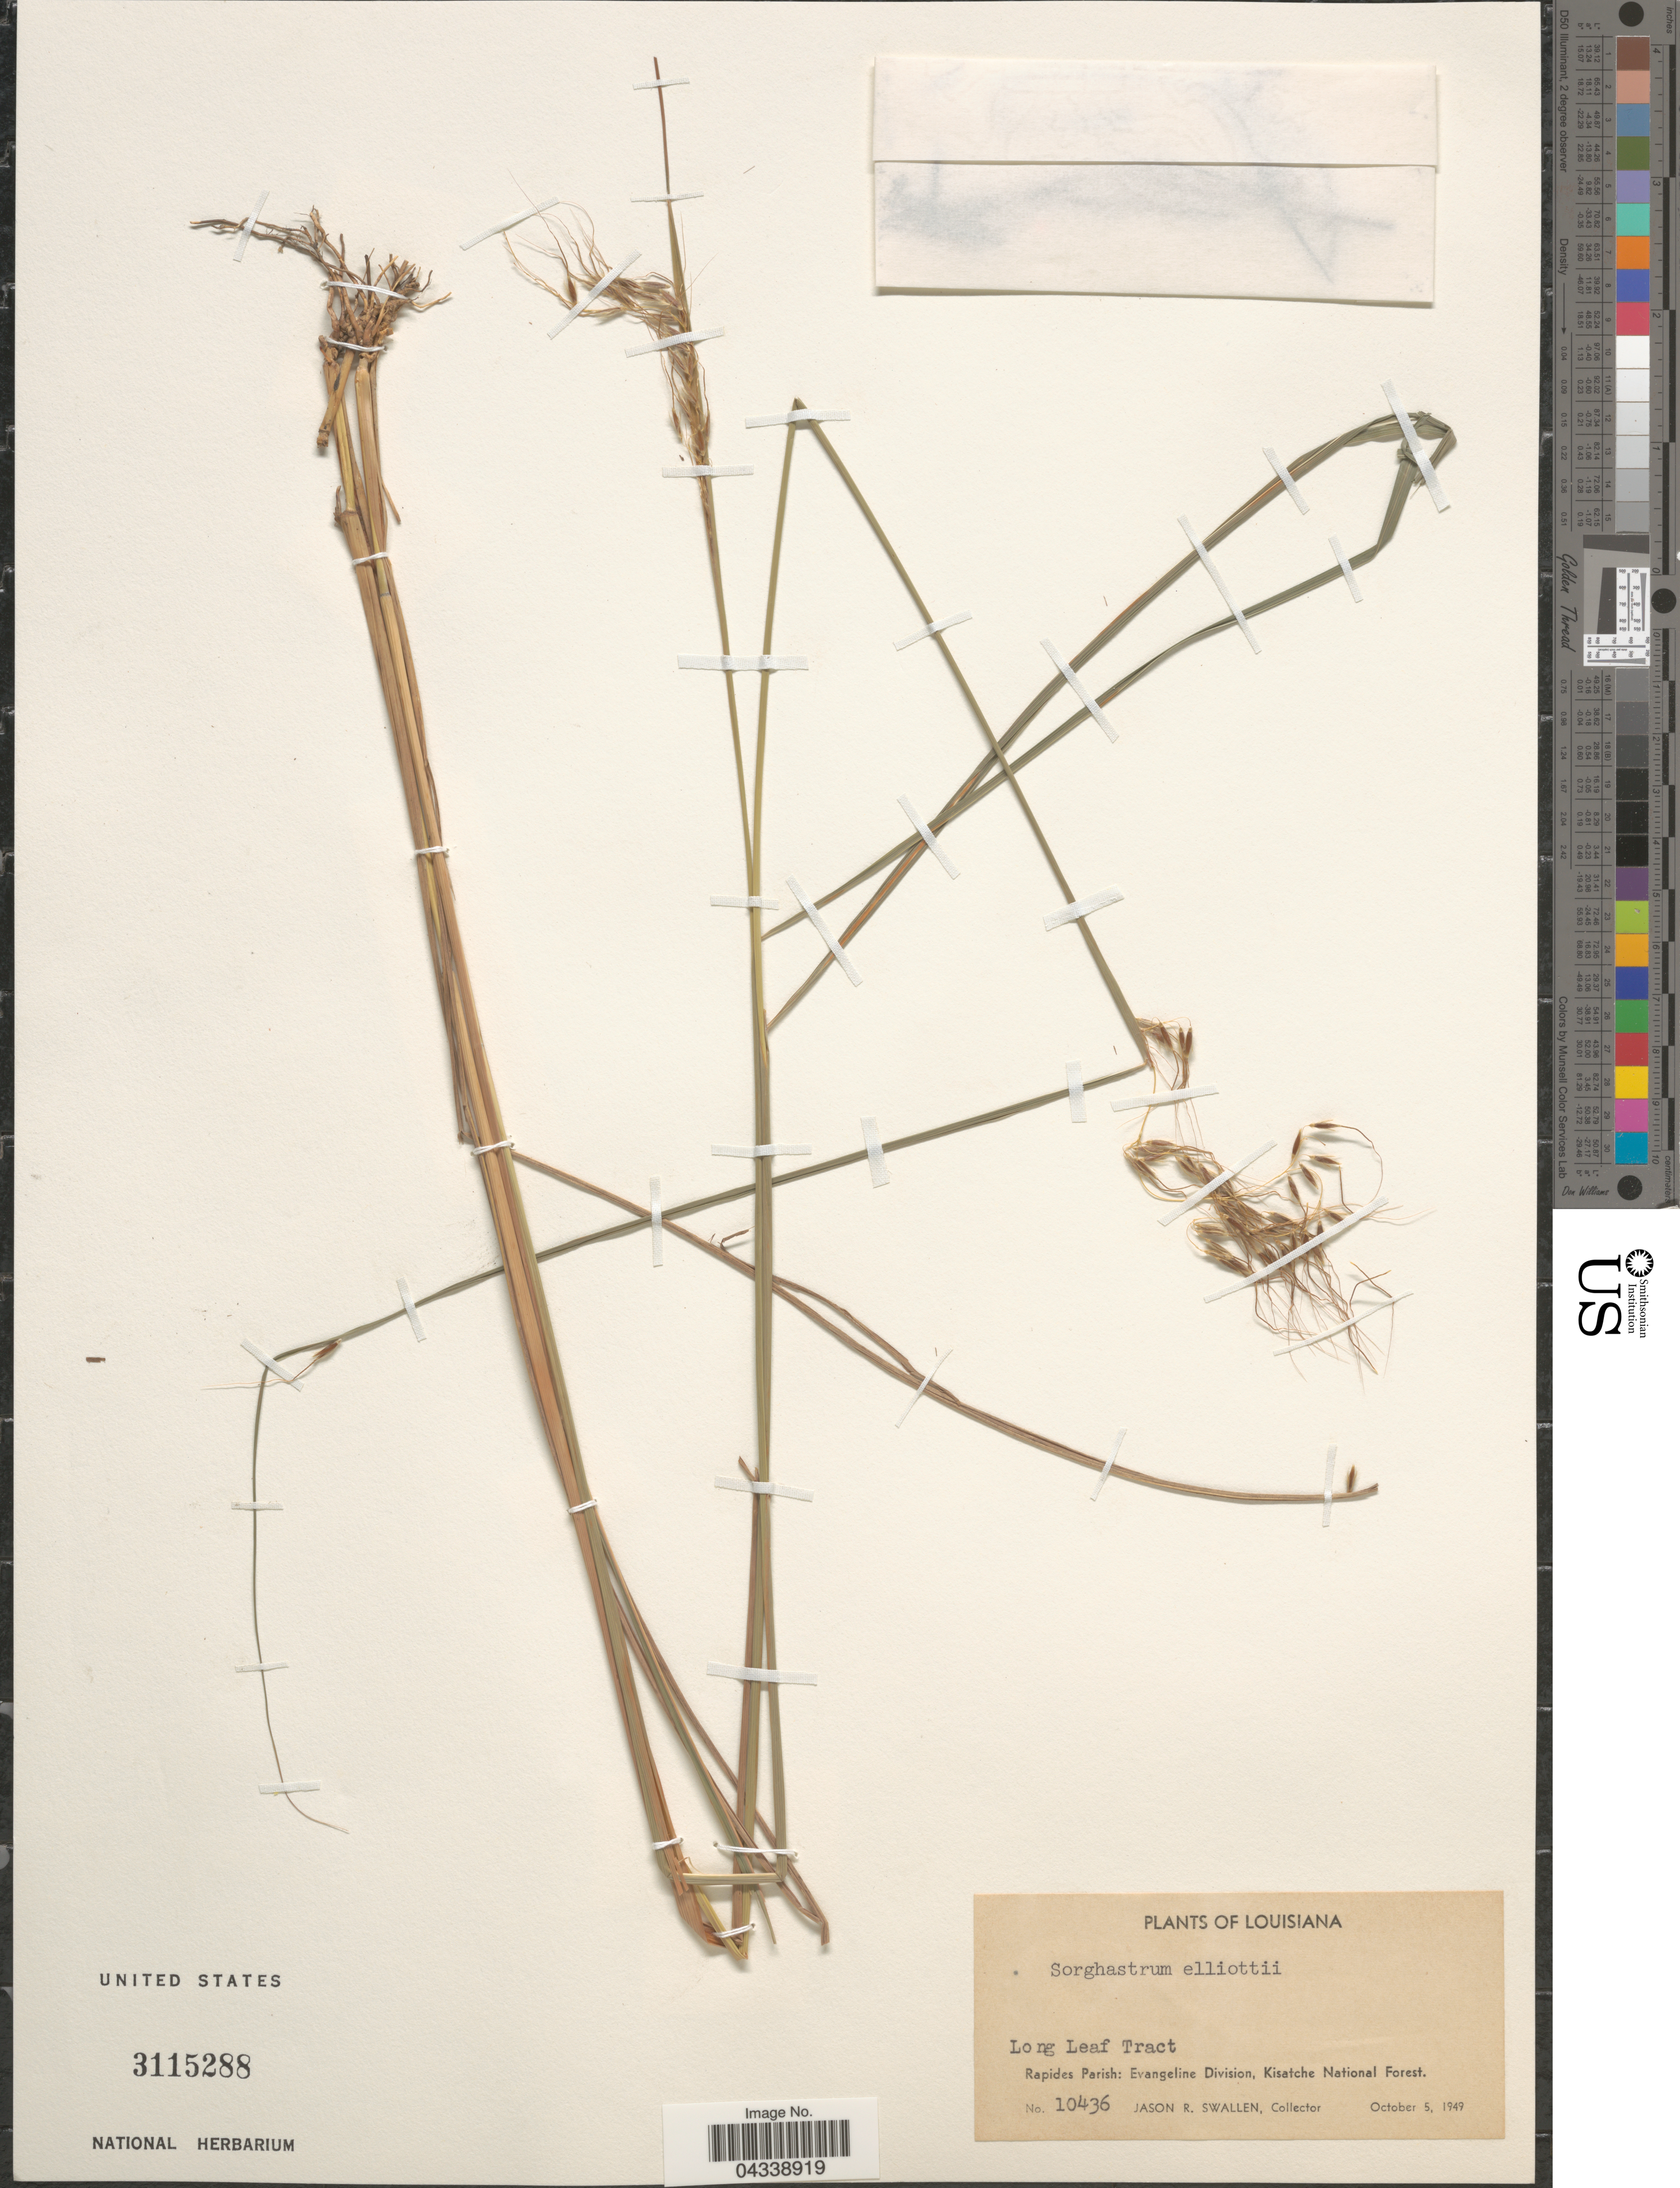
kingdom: Plantae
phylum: Tracheophyta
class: Liliopsida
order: Poales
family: Poaceae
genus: Sorghastrum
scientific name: Sorghastrum elliottii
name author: (C. Mohr) Nash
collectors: J. R. Swallen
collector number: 10436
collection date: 1949-10-05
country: United States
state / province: Louisiana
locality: Long Leaf Tract. Rapides Parish: Evangeline Division, Kisatche National Forest.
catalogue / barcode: US 3115288